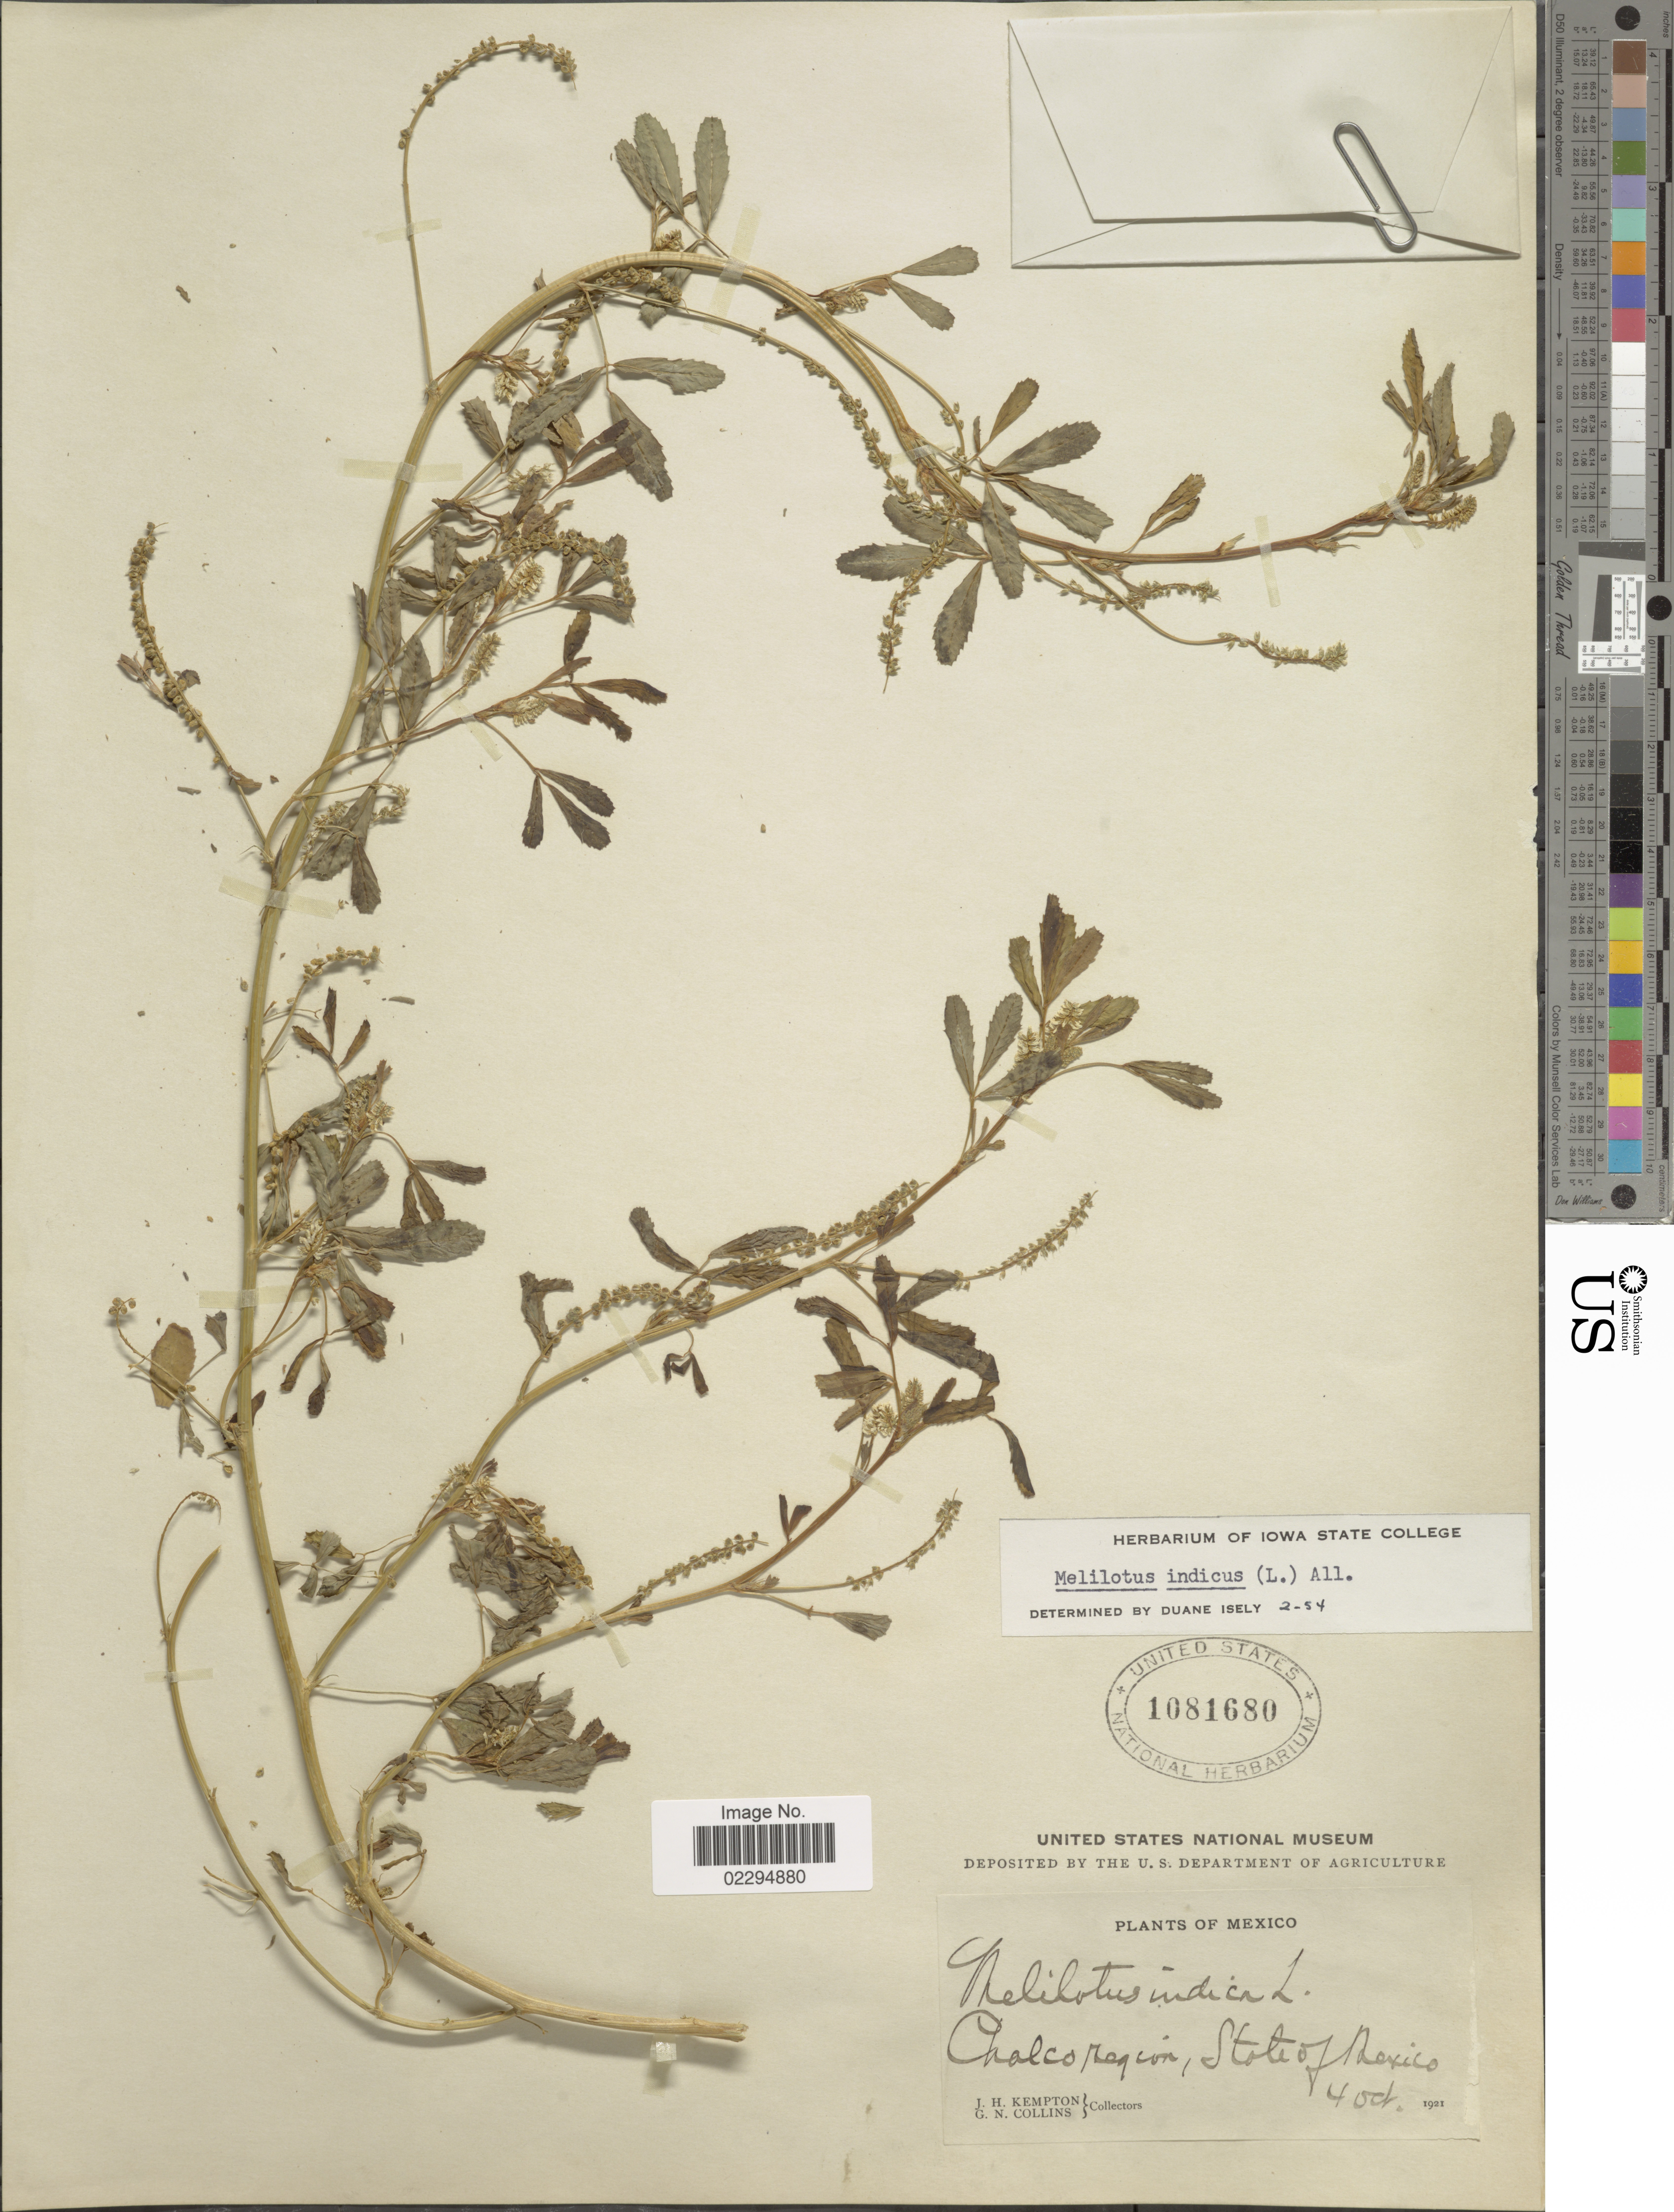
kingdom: Plantae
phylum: Tracheophyta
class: Magnoliopsida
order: Fabales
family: Fabaceae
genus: Melilotus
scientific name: Melilotus indicus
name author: (L.) All.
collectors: J. H. Kempton & G. Collins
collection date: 1921-10-04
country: Mexico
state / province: México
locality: Chalco region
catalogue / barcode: US 1081680